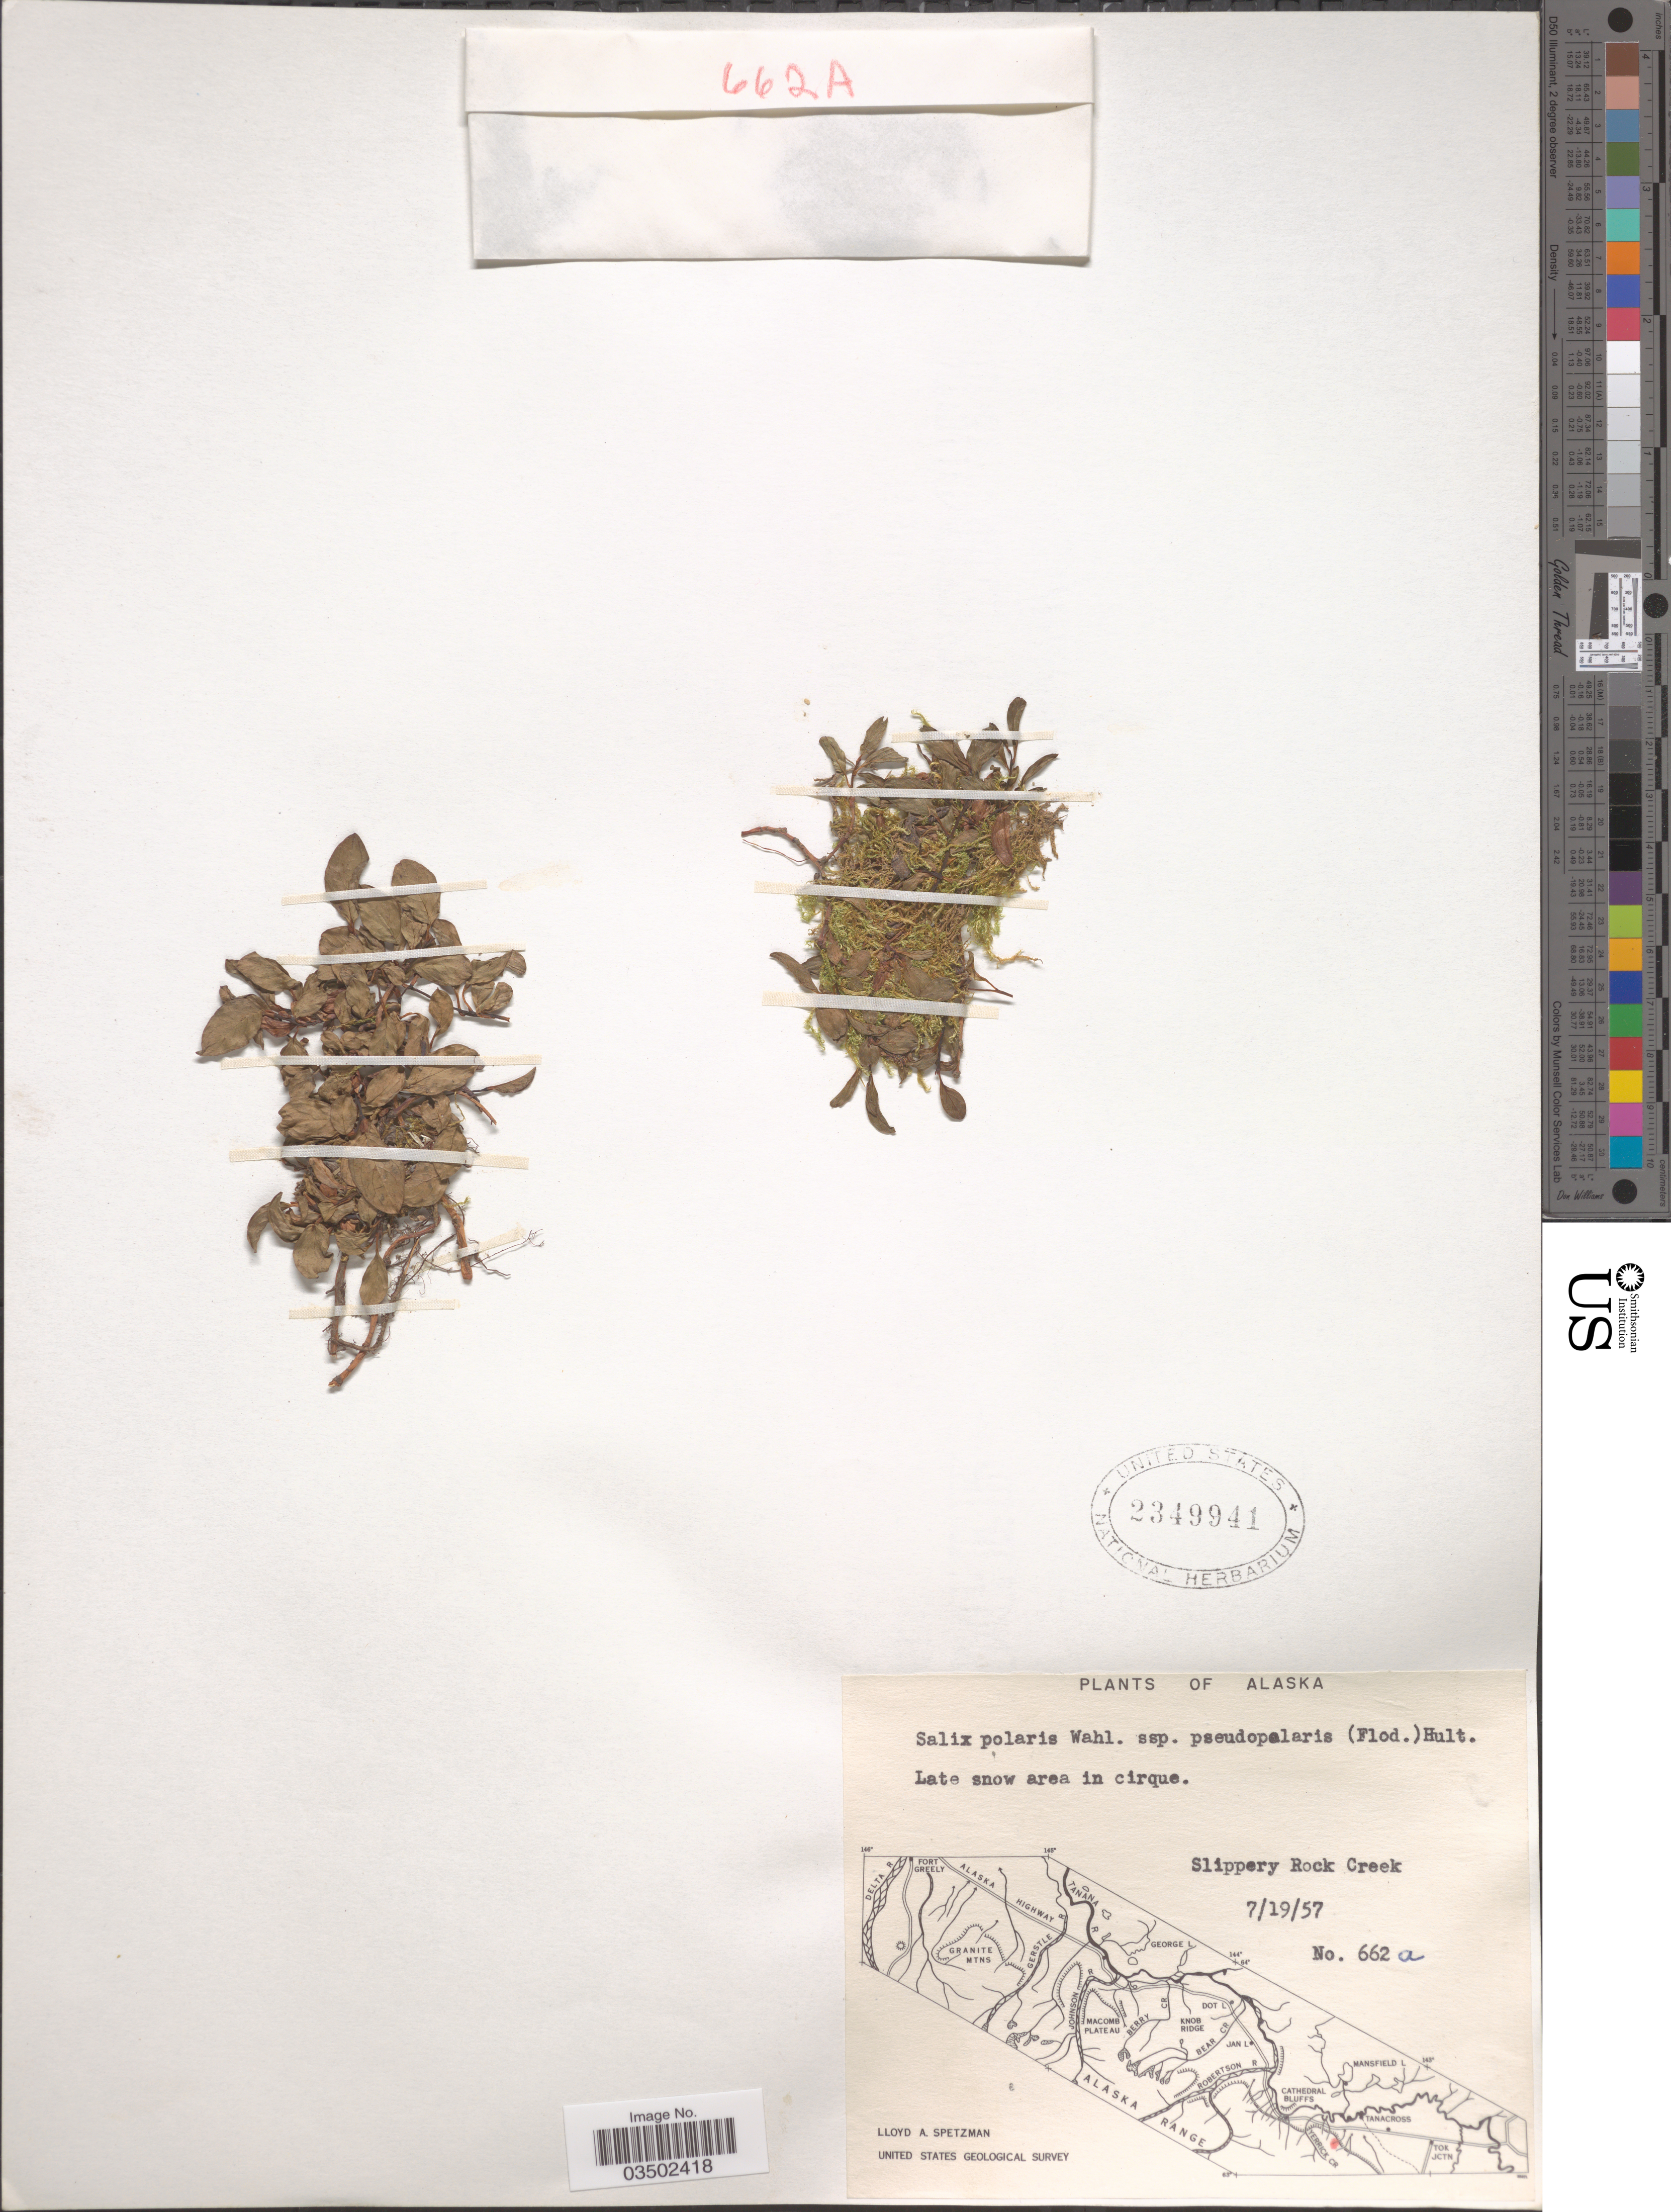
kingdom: Plantae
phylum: Tracheophyta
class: Magnoliopsida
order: Malpighiales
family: Salicaceae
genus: Salix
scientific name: Salix polaris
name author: Wahlenb.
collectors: L. Spetzman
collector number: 662a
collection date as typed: Transcribed d/m/y: 19/7/57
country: United States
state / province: Alaska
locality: Late snow area in cirque. Slippery Rock Creek.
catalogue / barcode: US 2349941